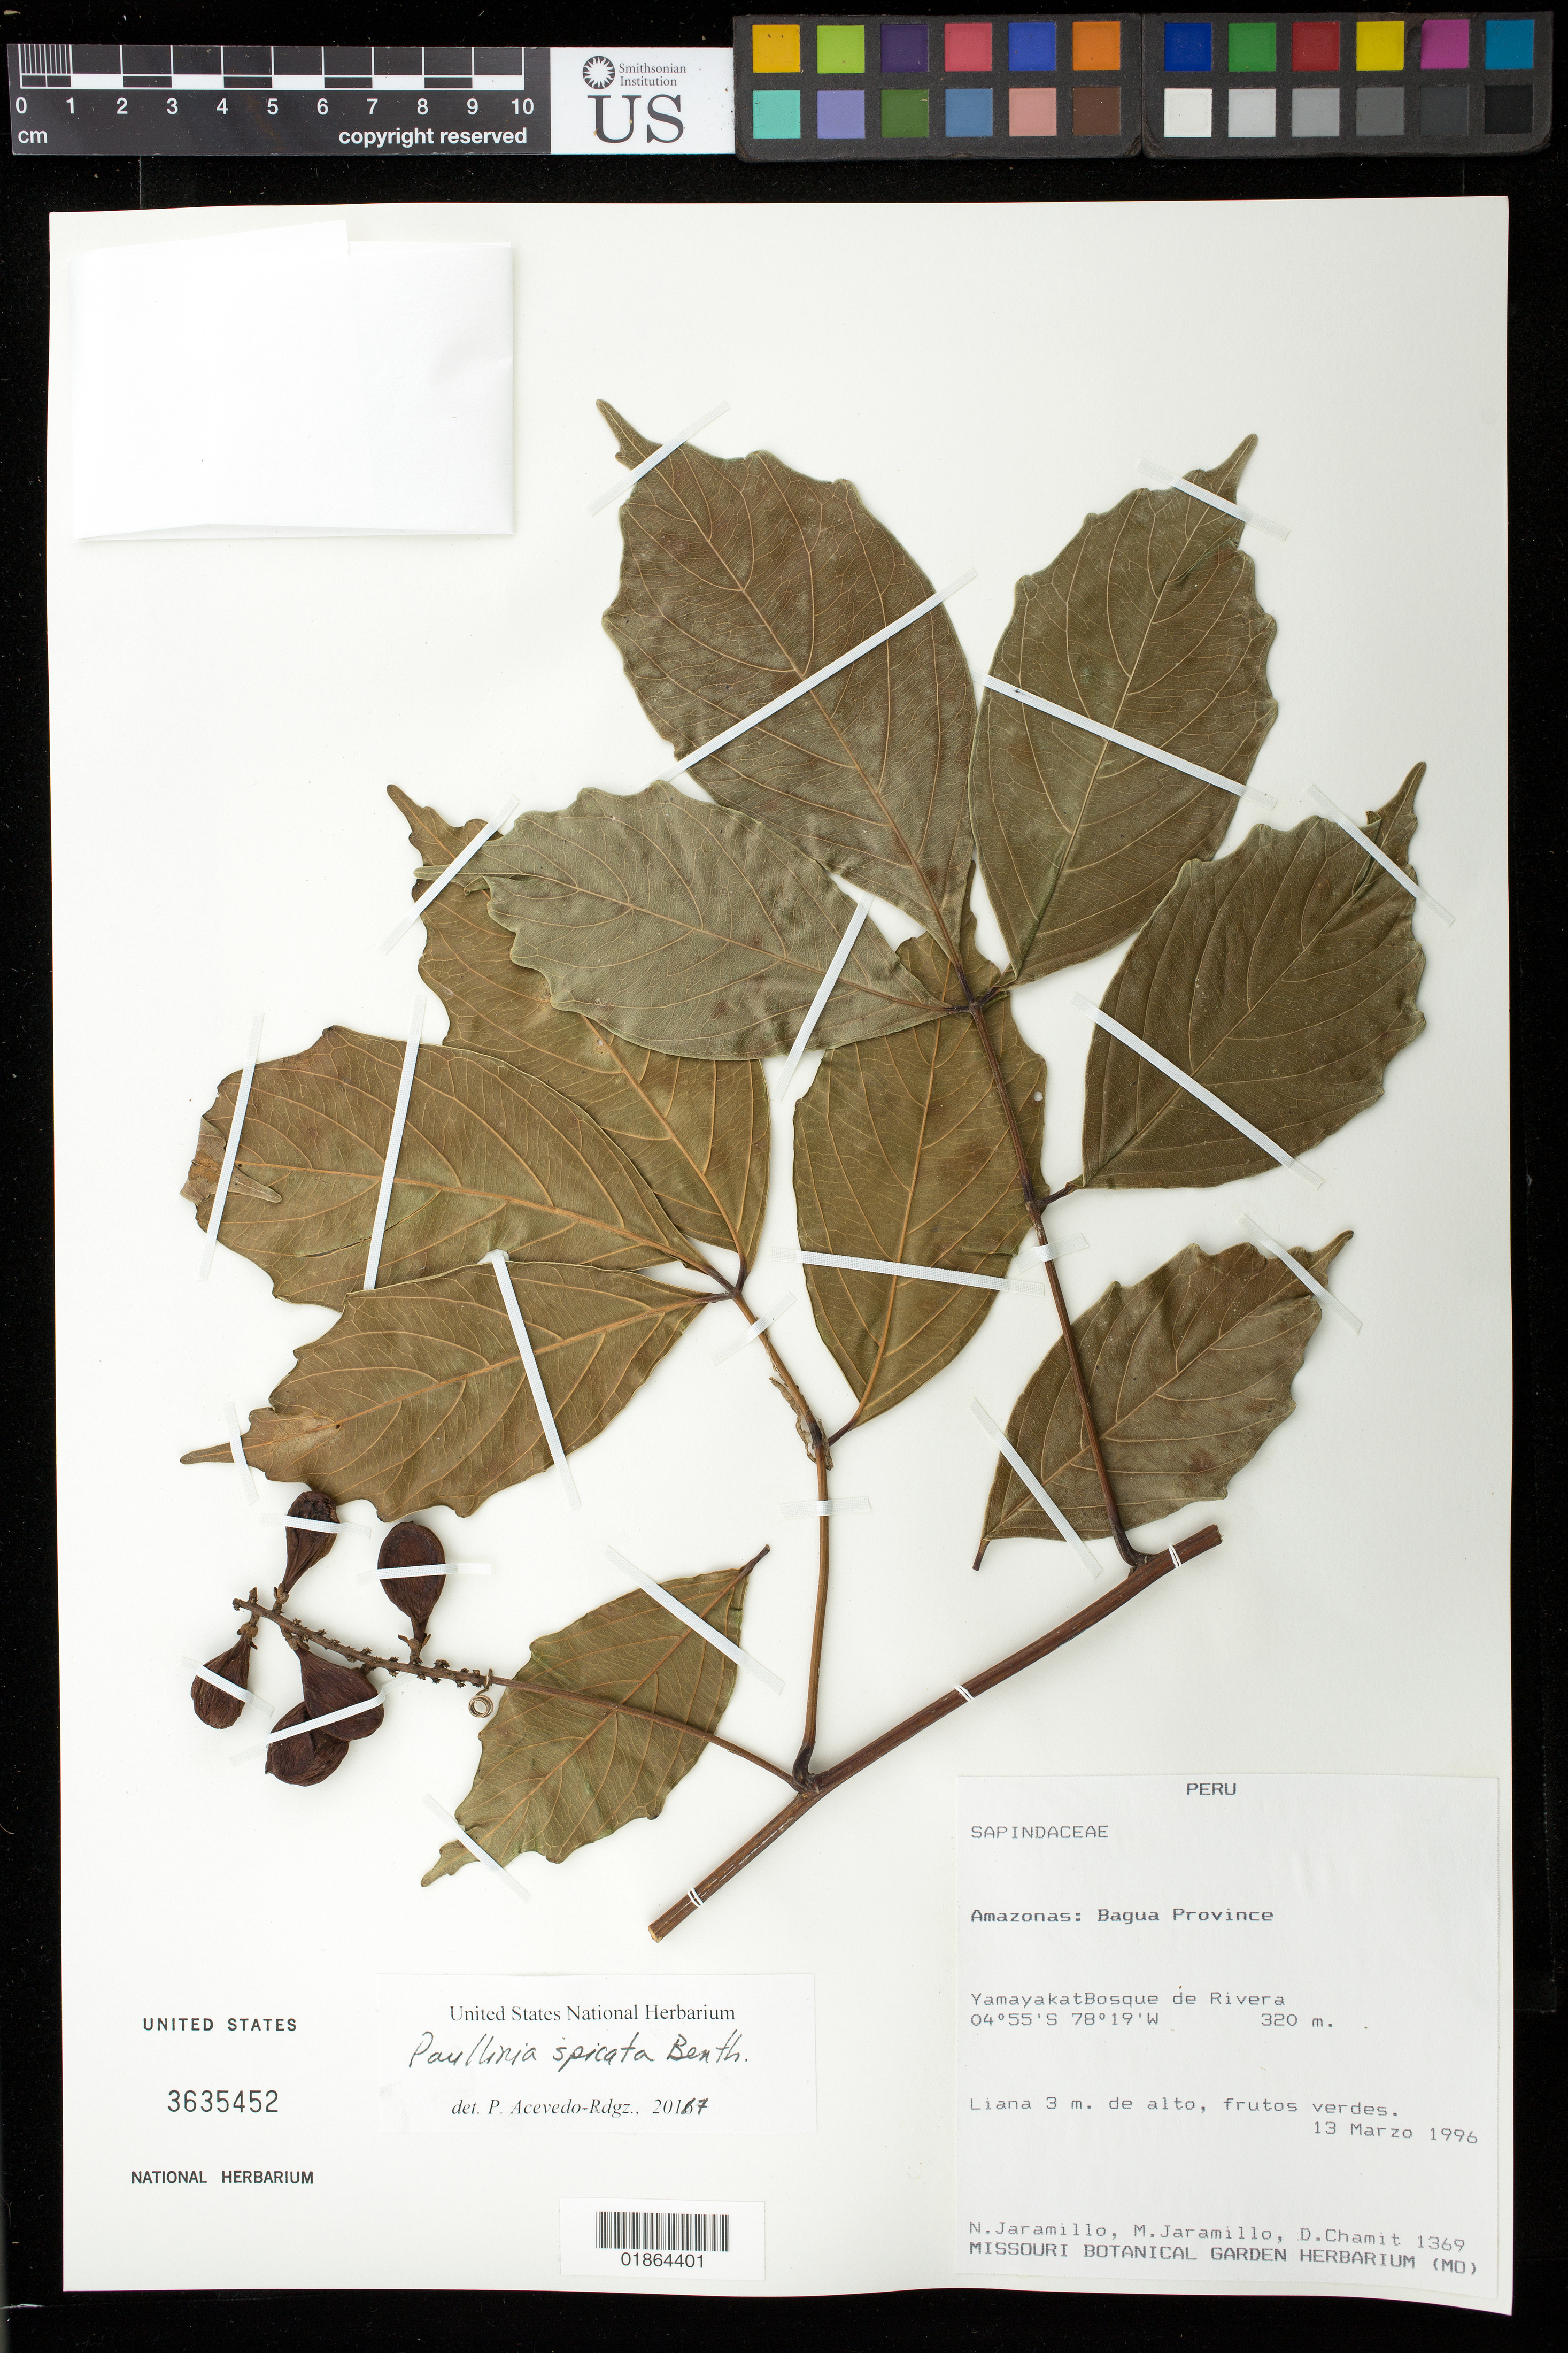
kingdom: Plantae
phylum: Tracheophyta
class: Magnoliopsida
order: Sapindales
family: Sapindaceae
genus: Paullinia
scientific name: Paullinia spicata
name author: Benth.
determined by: Acevedo-Rodríguez, P., (BOT), Smithsonian Institution - National Museum of Natural History (UNITED STATES)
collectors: N. Jaramillo, M. Jaramillo & D. Chamit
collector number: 1369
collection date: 1996-03-13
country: Peru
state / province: Amazonas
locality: Bagua Province. Yamayakat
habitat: Bosque de rivera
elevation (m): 320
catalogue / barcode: US 3635452